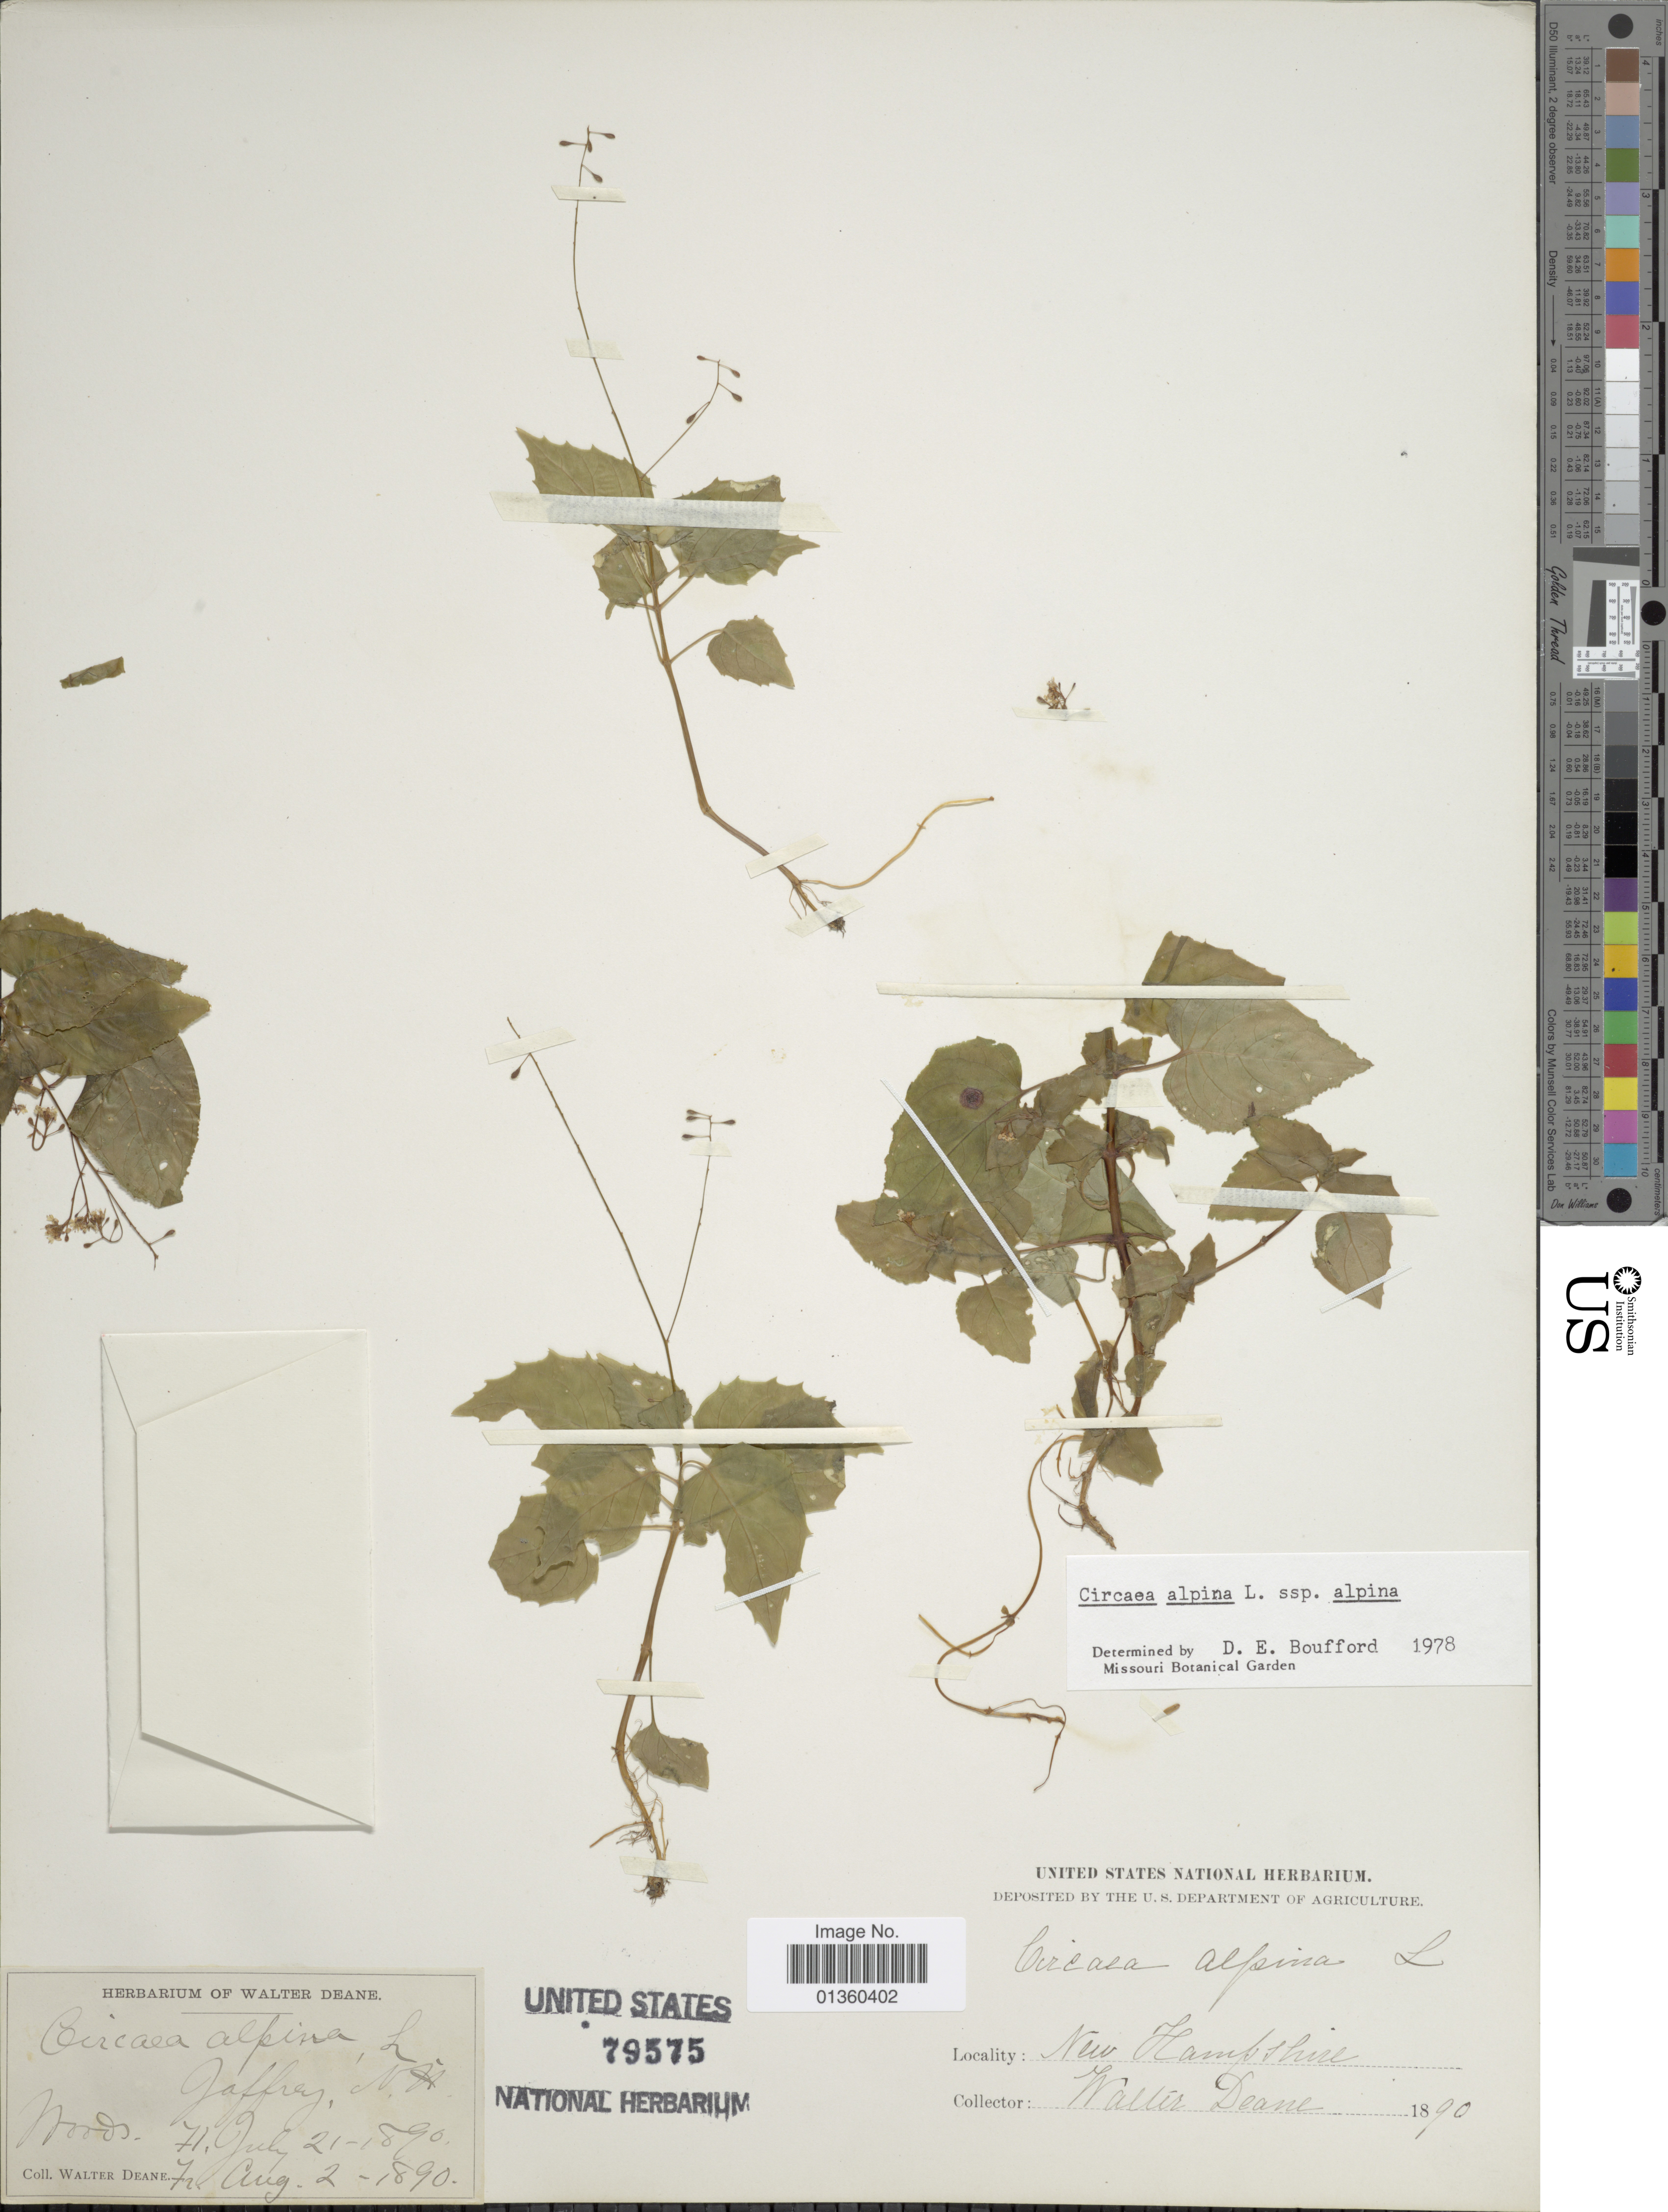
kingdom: Plantae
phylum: Tracheophyta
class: Magnoliopsida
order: Myrtales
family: Onagraceae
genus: Circaea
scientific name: Circaea alpina subsp. alpina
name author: L.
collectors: W. Deane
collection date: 1890-07-21/1890-08-02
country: United States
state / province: New Hampshire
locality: Jaffrey N. H.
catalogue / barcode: US 79575